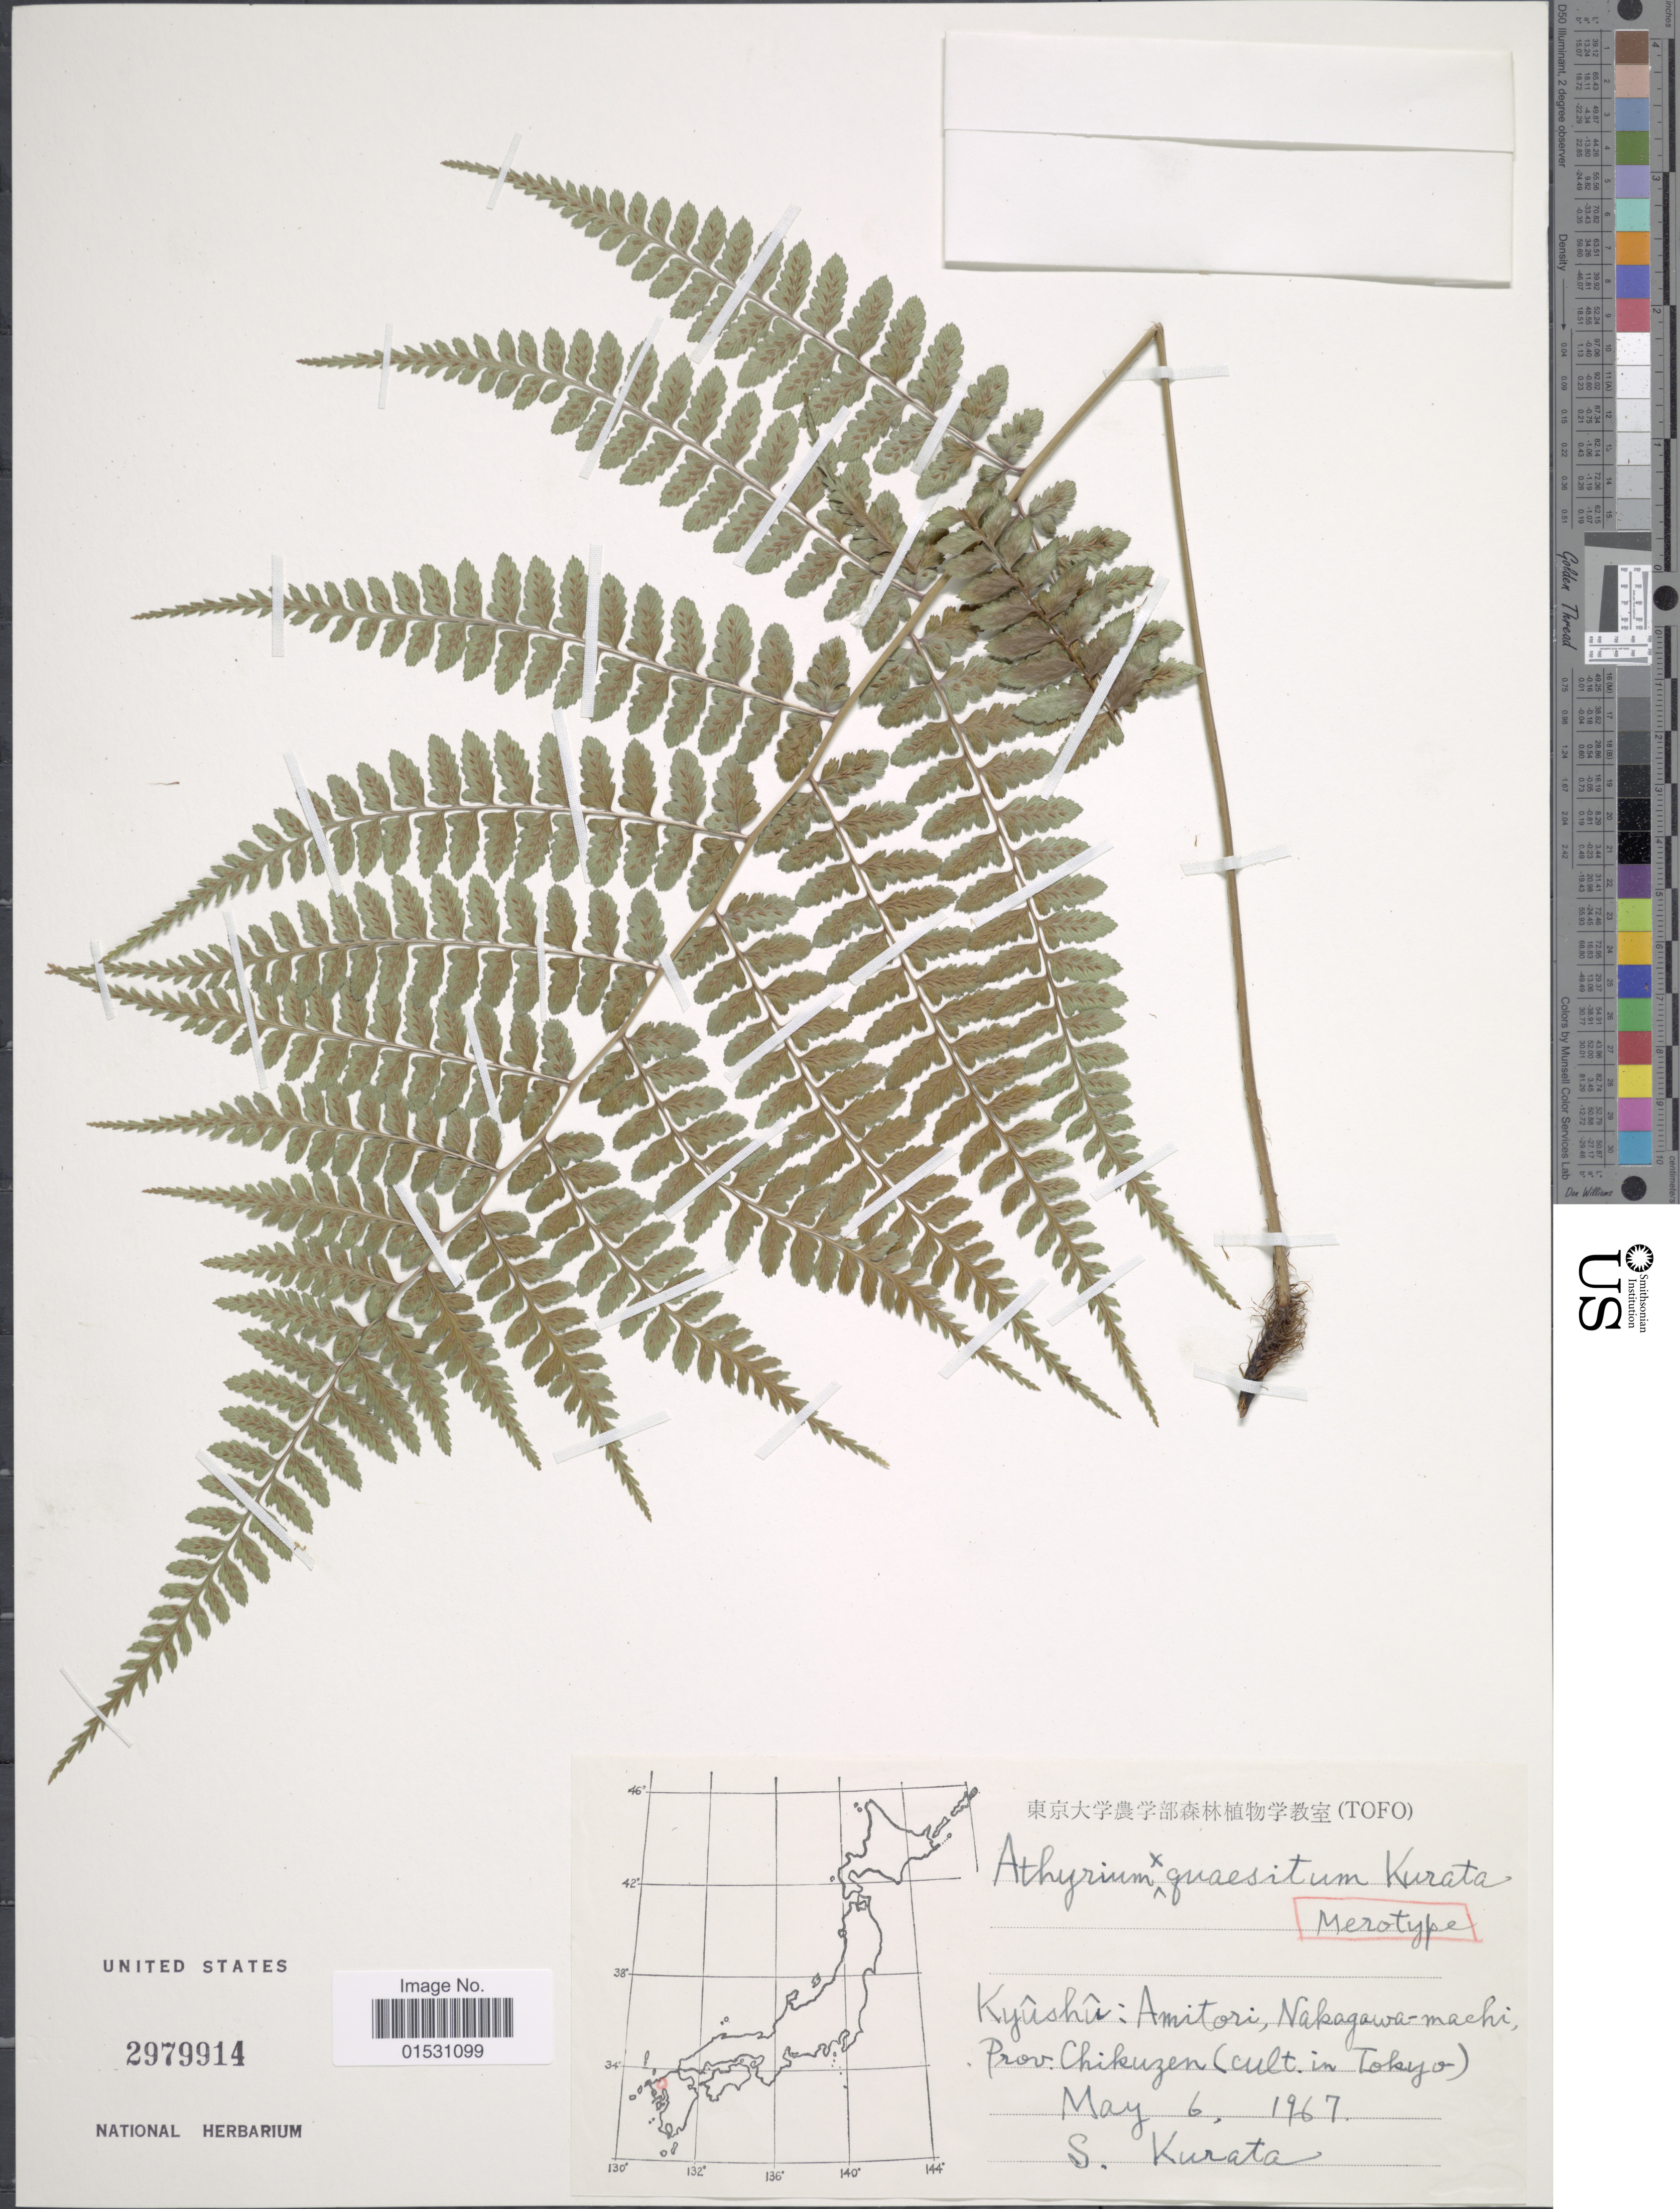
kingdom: Plantae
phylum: Tracheophyta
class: Polypodiopsida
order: Polypodiales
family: Athyriaceae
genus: Athyrium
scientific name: Athyrium x quaesitum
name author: Sa. Kurata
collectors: Sa. Kurata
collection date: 1967-05-06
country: Japan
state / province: Tokyo, Federal City of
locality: Kyushu: Amitori, Nakagawa-machi, Prov. Chikuzen.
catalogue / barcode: US 2979914